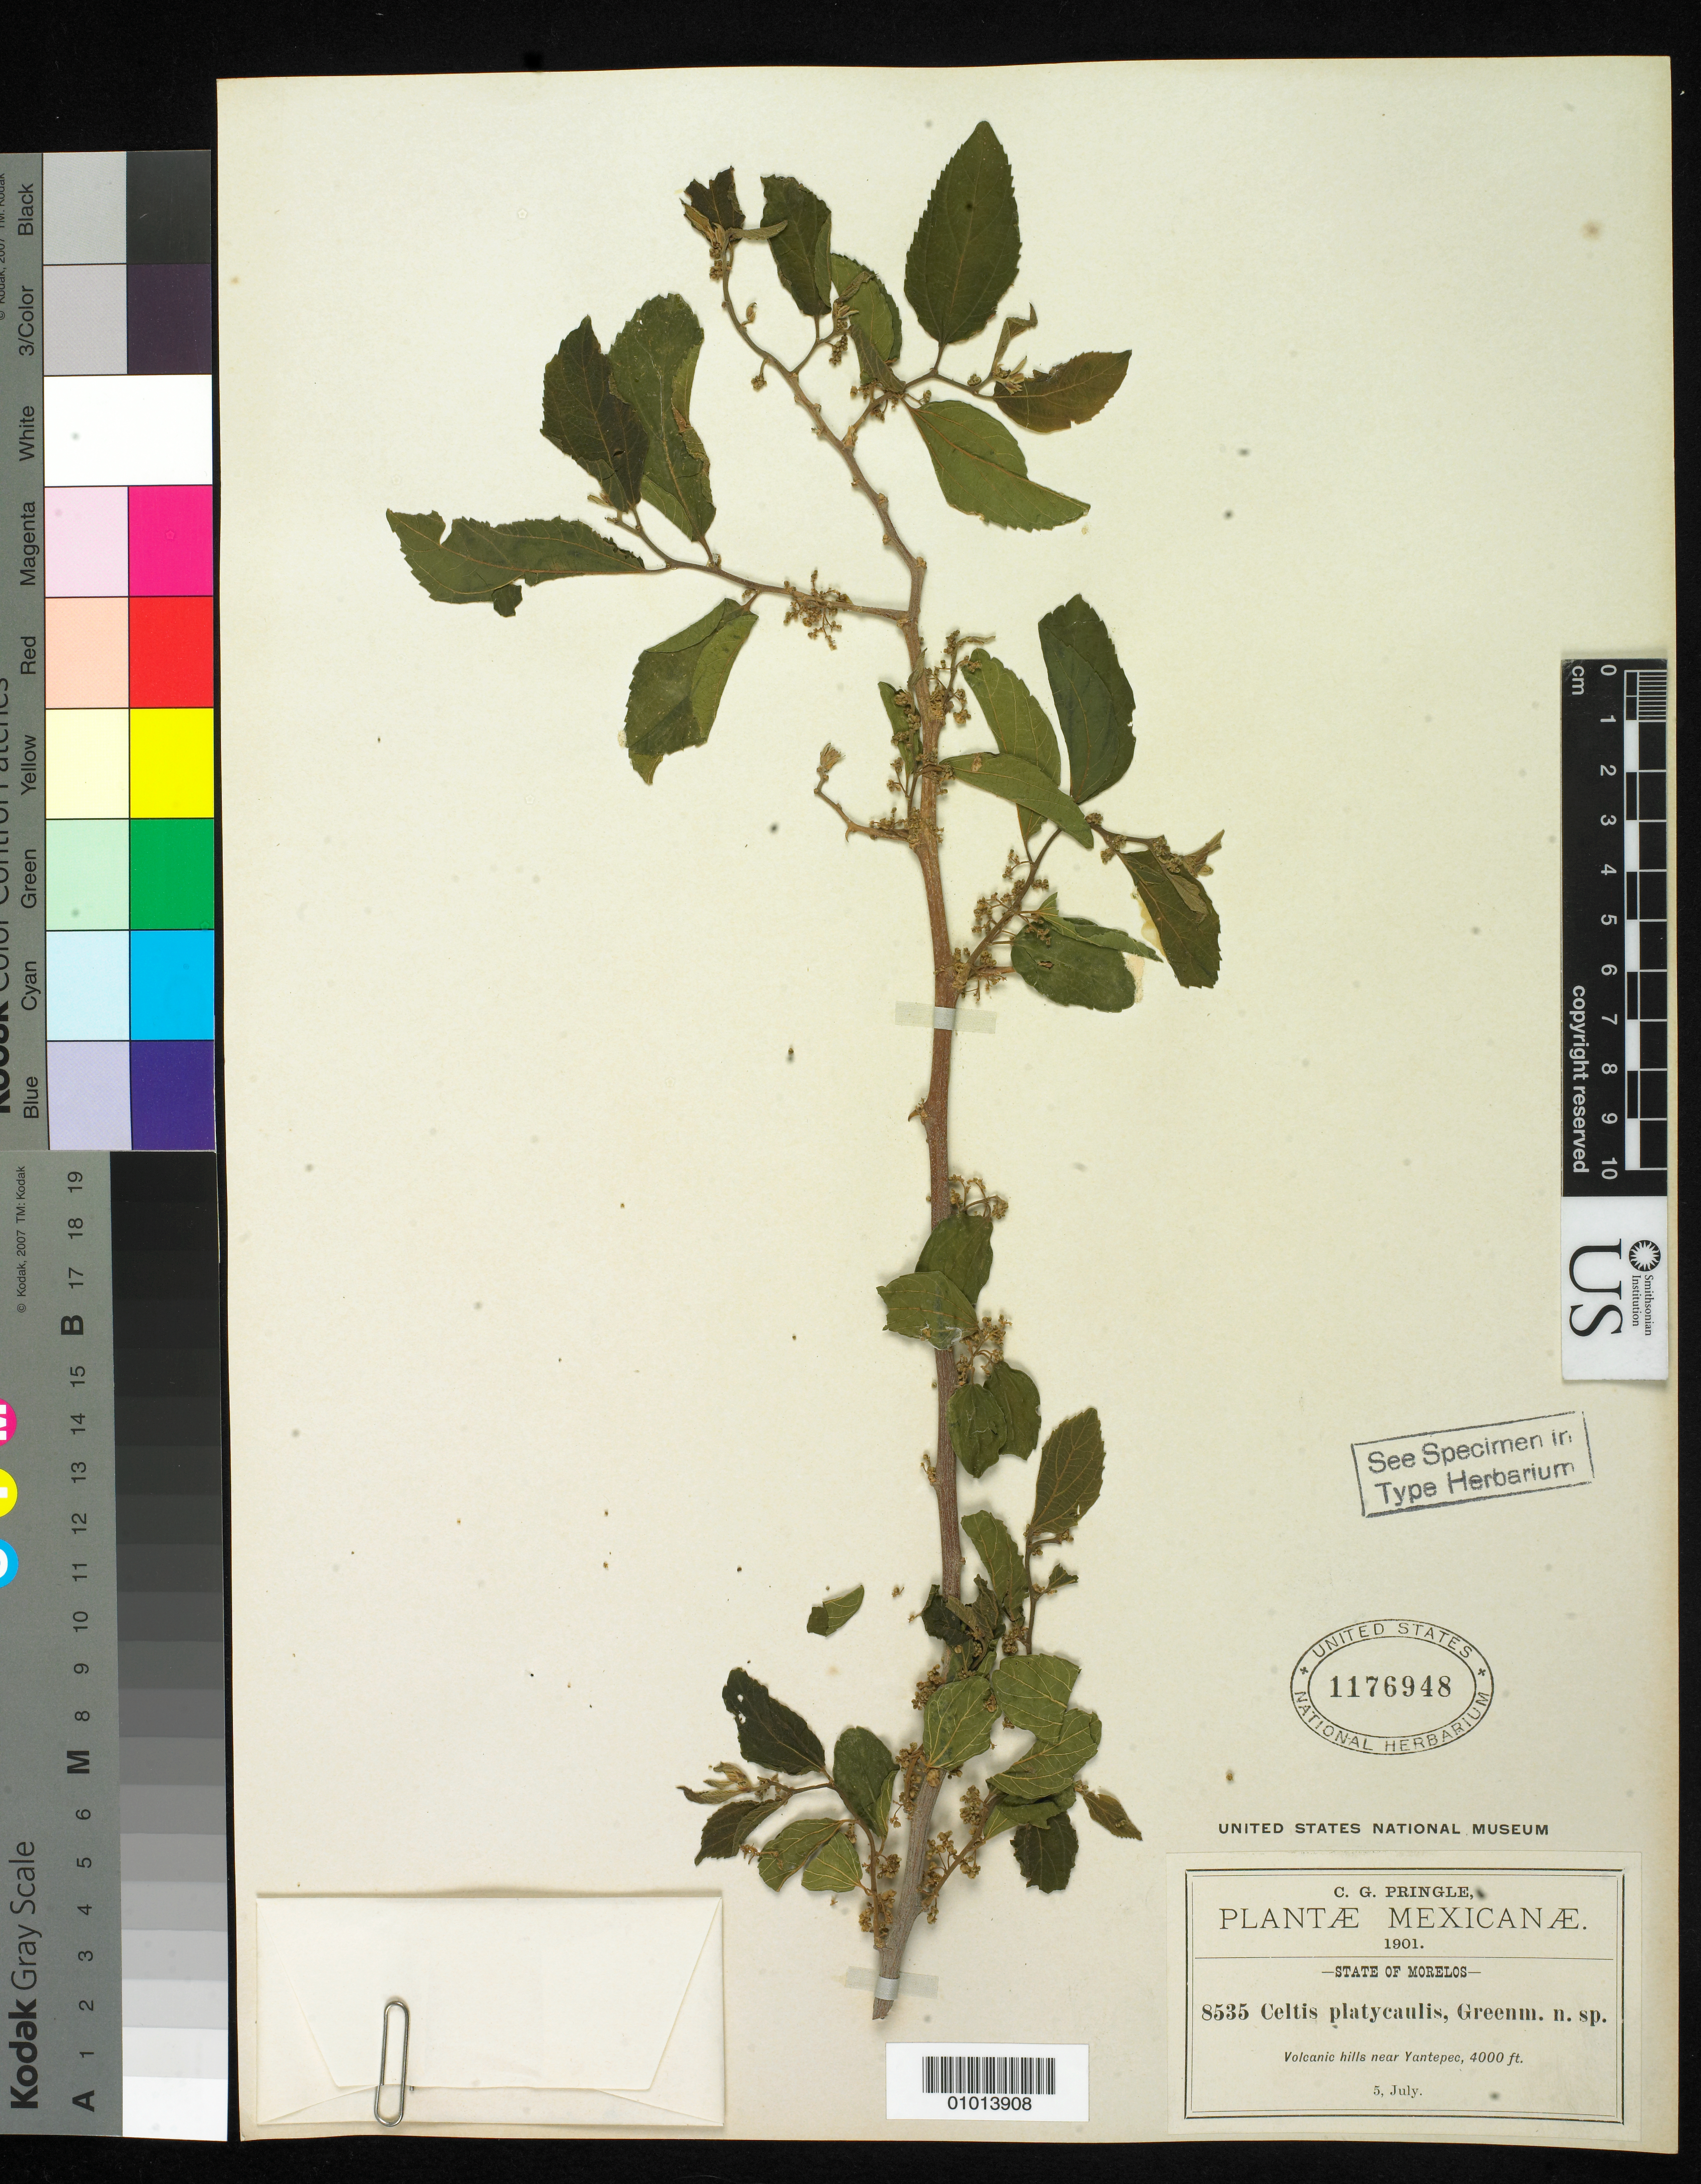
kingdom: Plantae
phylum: Tracheophyta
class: Magnoliopsida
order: Rosales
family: Cannabaceae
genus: Celtis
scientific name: Celtis platycaulis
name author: Greenm.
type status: Isotype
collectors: C. G. Pringle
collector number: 8535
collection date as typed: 05 Jul 1901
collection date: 1901-07-05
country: Mexico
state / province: Morelos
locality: Volcanic Hills near Yantepec.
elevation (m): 1219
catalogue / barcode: US 1176948